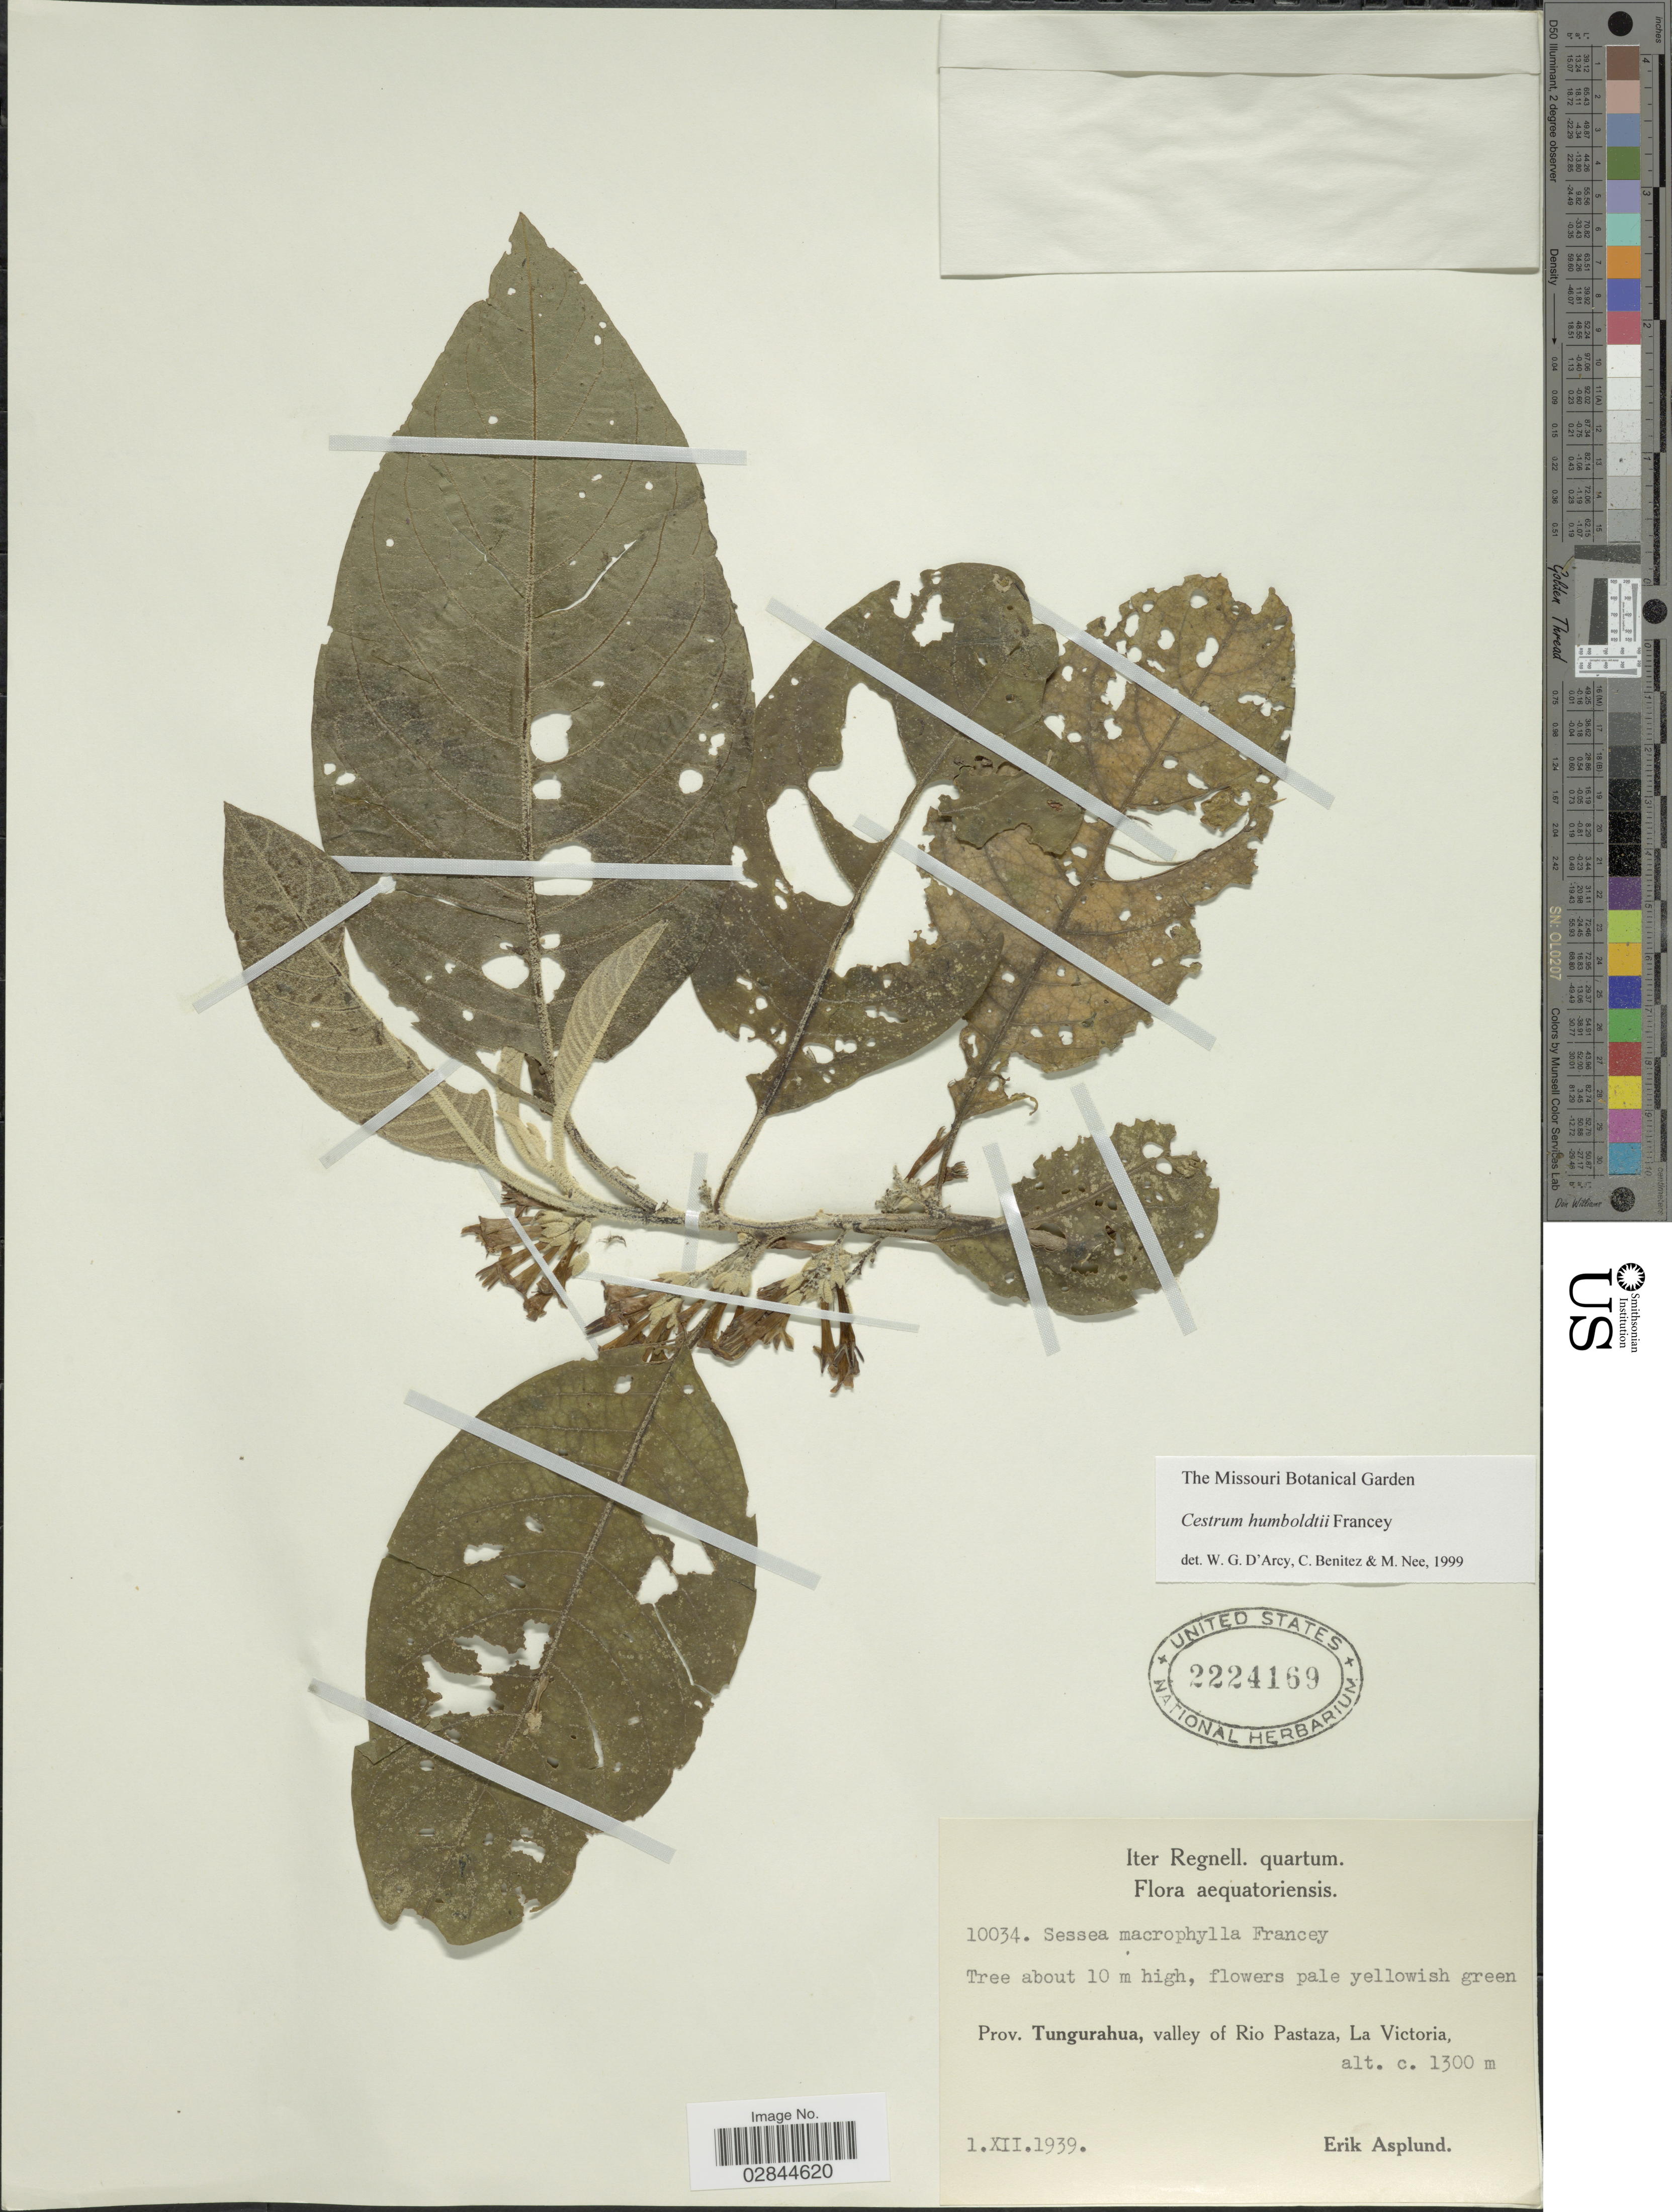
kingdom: Plantae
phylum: Tracheophyta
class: Magnoliopsida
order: Solanales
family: Solanaceae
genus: Cestrum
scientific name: Cestrum humboldtii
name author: Francey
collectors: E. Asplund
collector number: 10034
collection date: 1939-12-01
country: Ecuador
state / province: Tungurahua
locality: Valley of Rio Pastaza, La Victoria.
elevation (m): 1300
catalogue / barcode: US 2224169